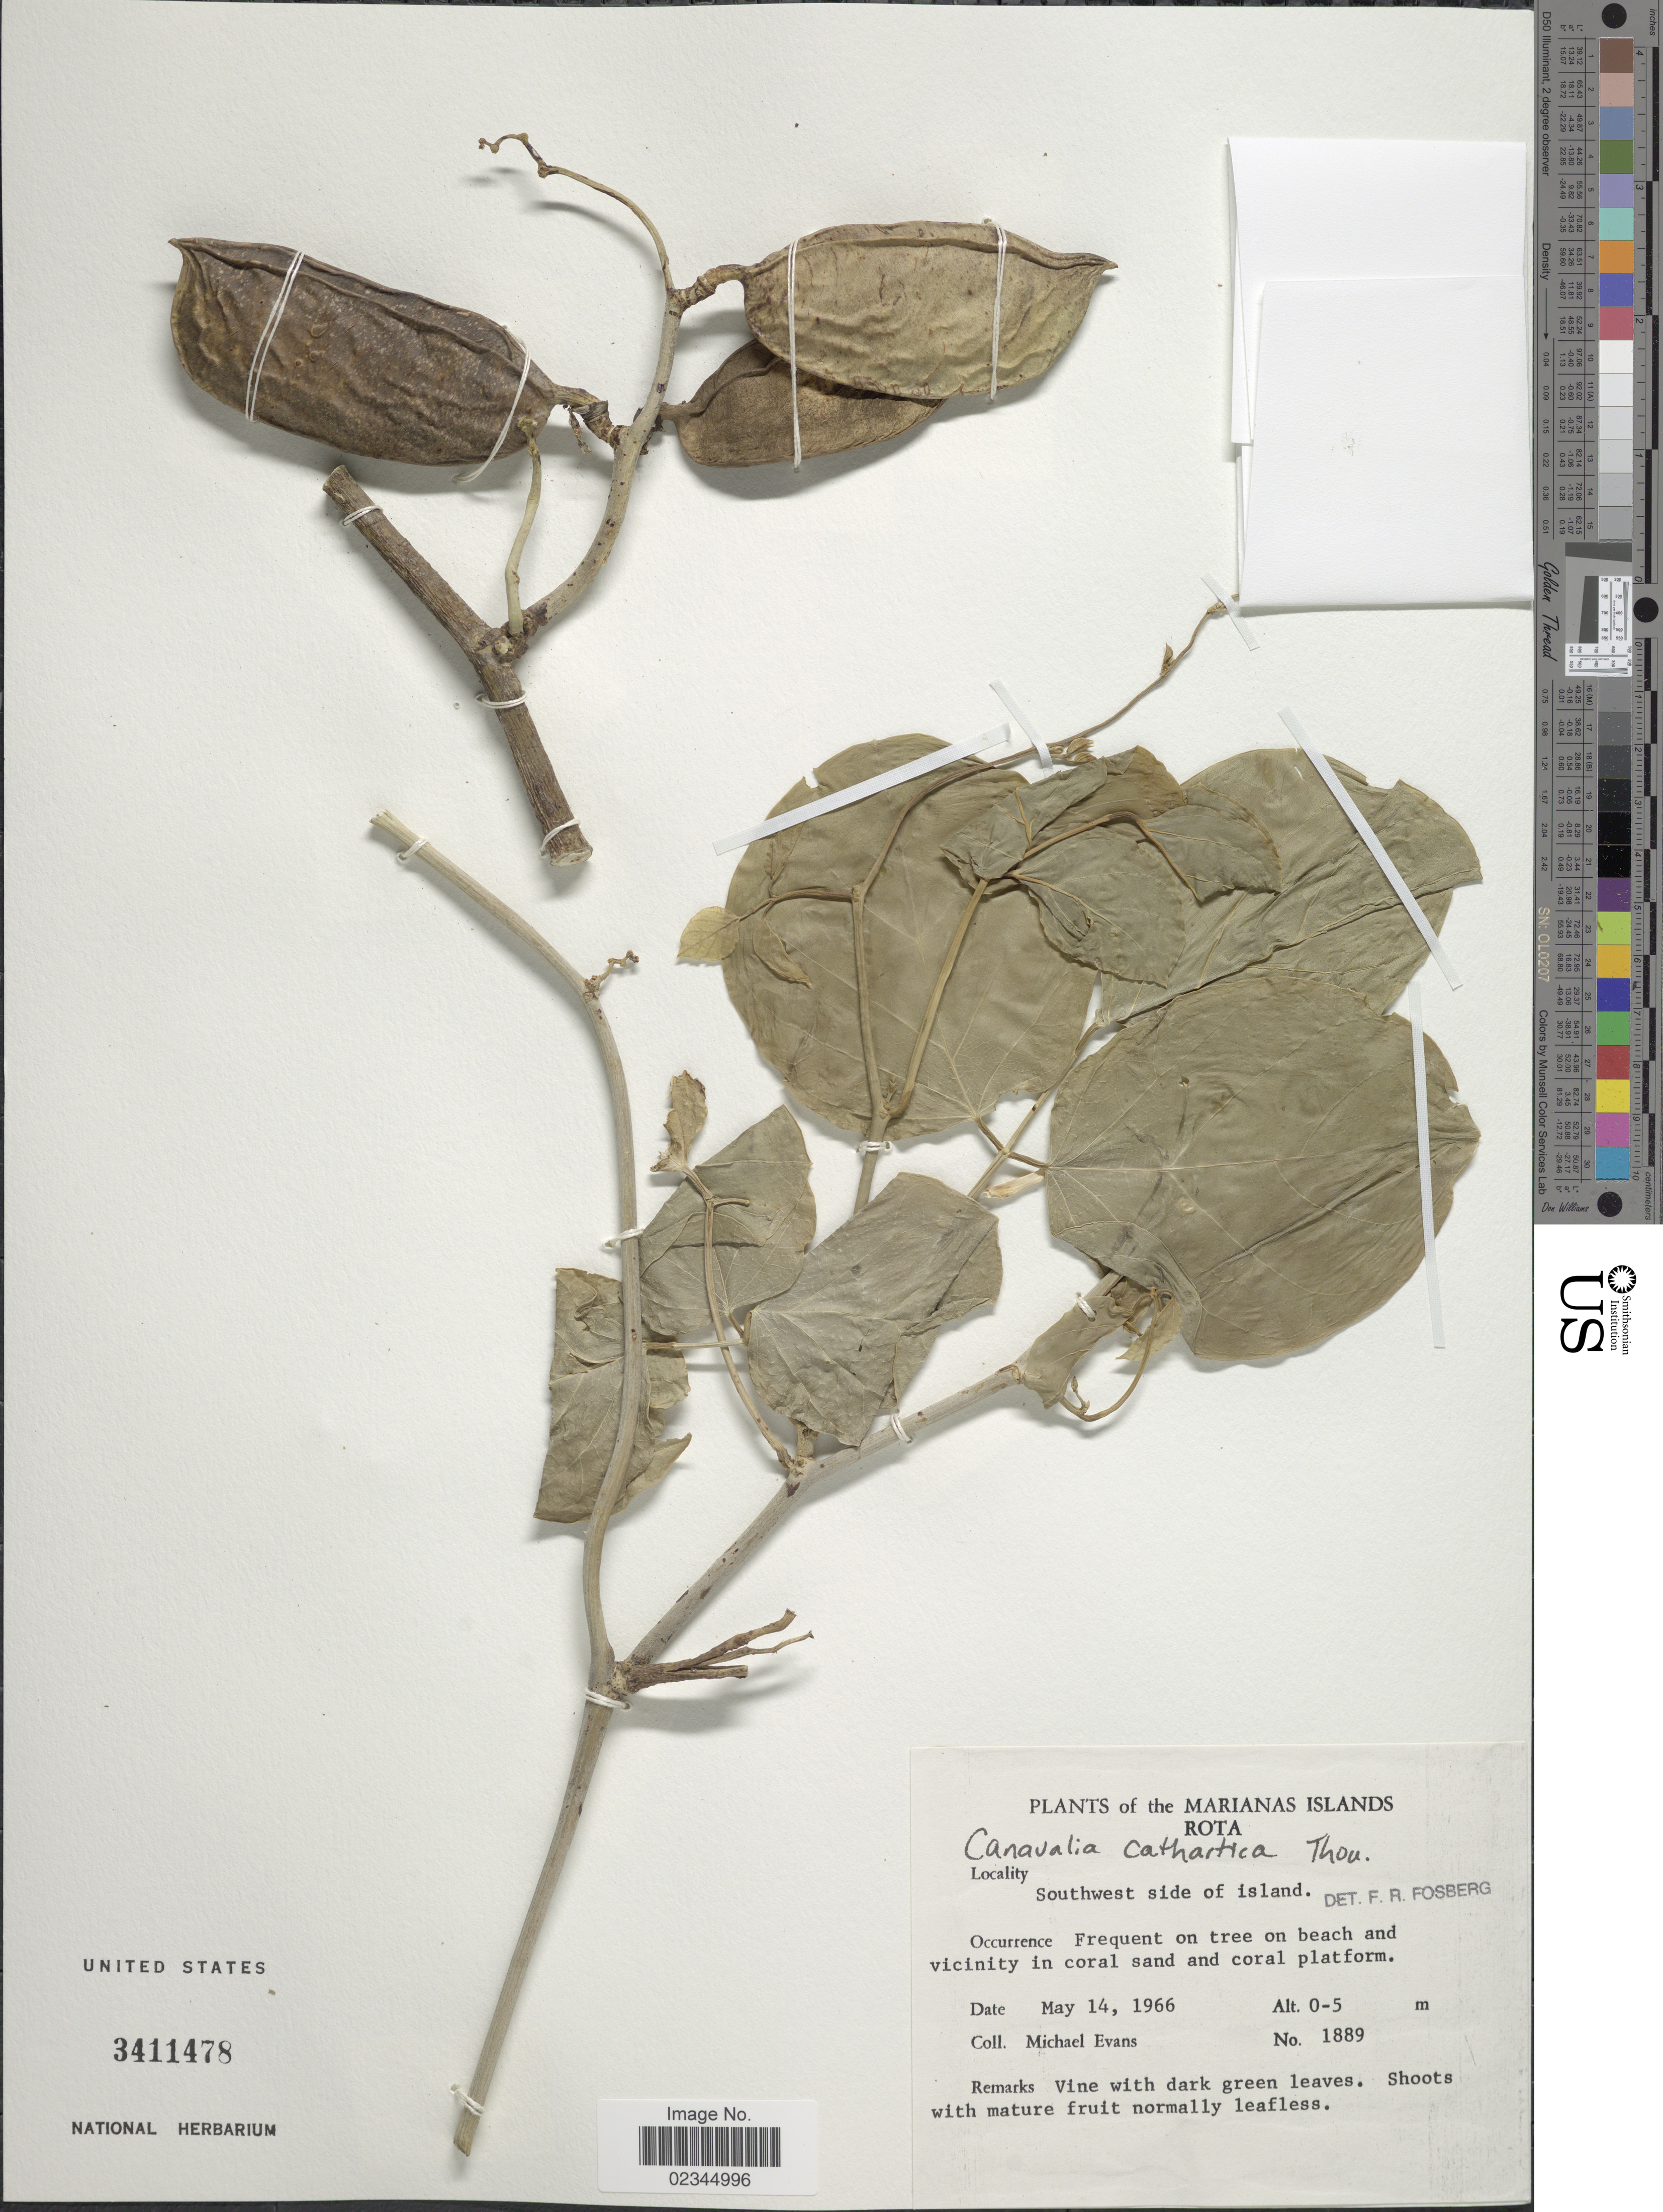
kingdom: Plantae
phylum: Tracheophyta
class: Magnoliopsida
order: Fabales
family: Fabaceae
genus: Canavalia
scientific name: Canavalia cathartica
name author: Thouars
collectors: M. Evans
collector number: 1889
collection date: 1966-05-14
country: Northern Mariana Islands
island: Rota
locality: Rota, southwest side of island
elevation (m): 0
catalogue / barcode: US 3411478